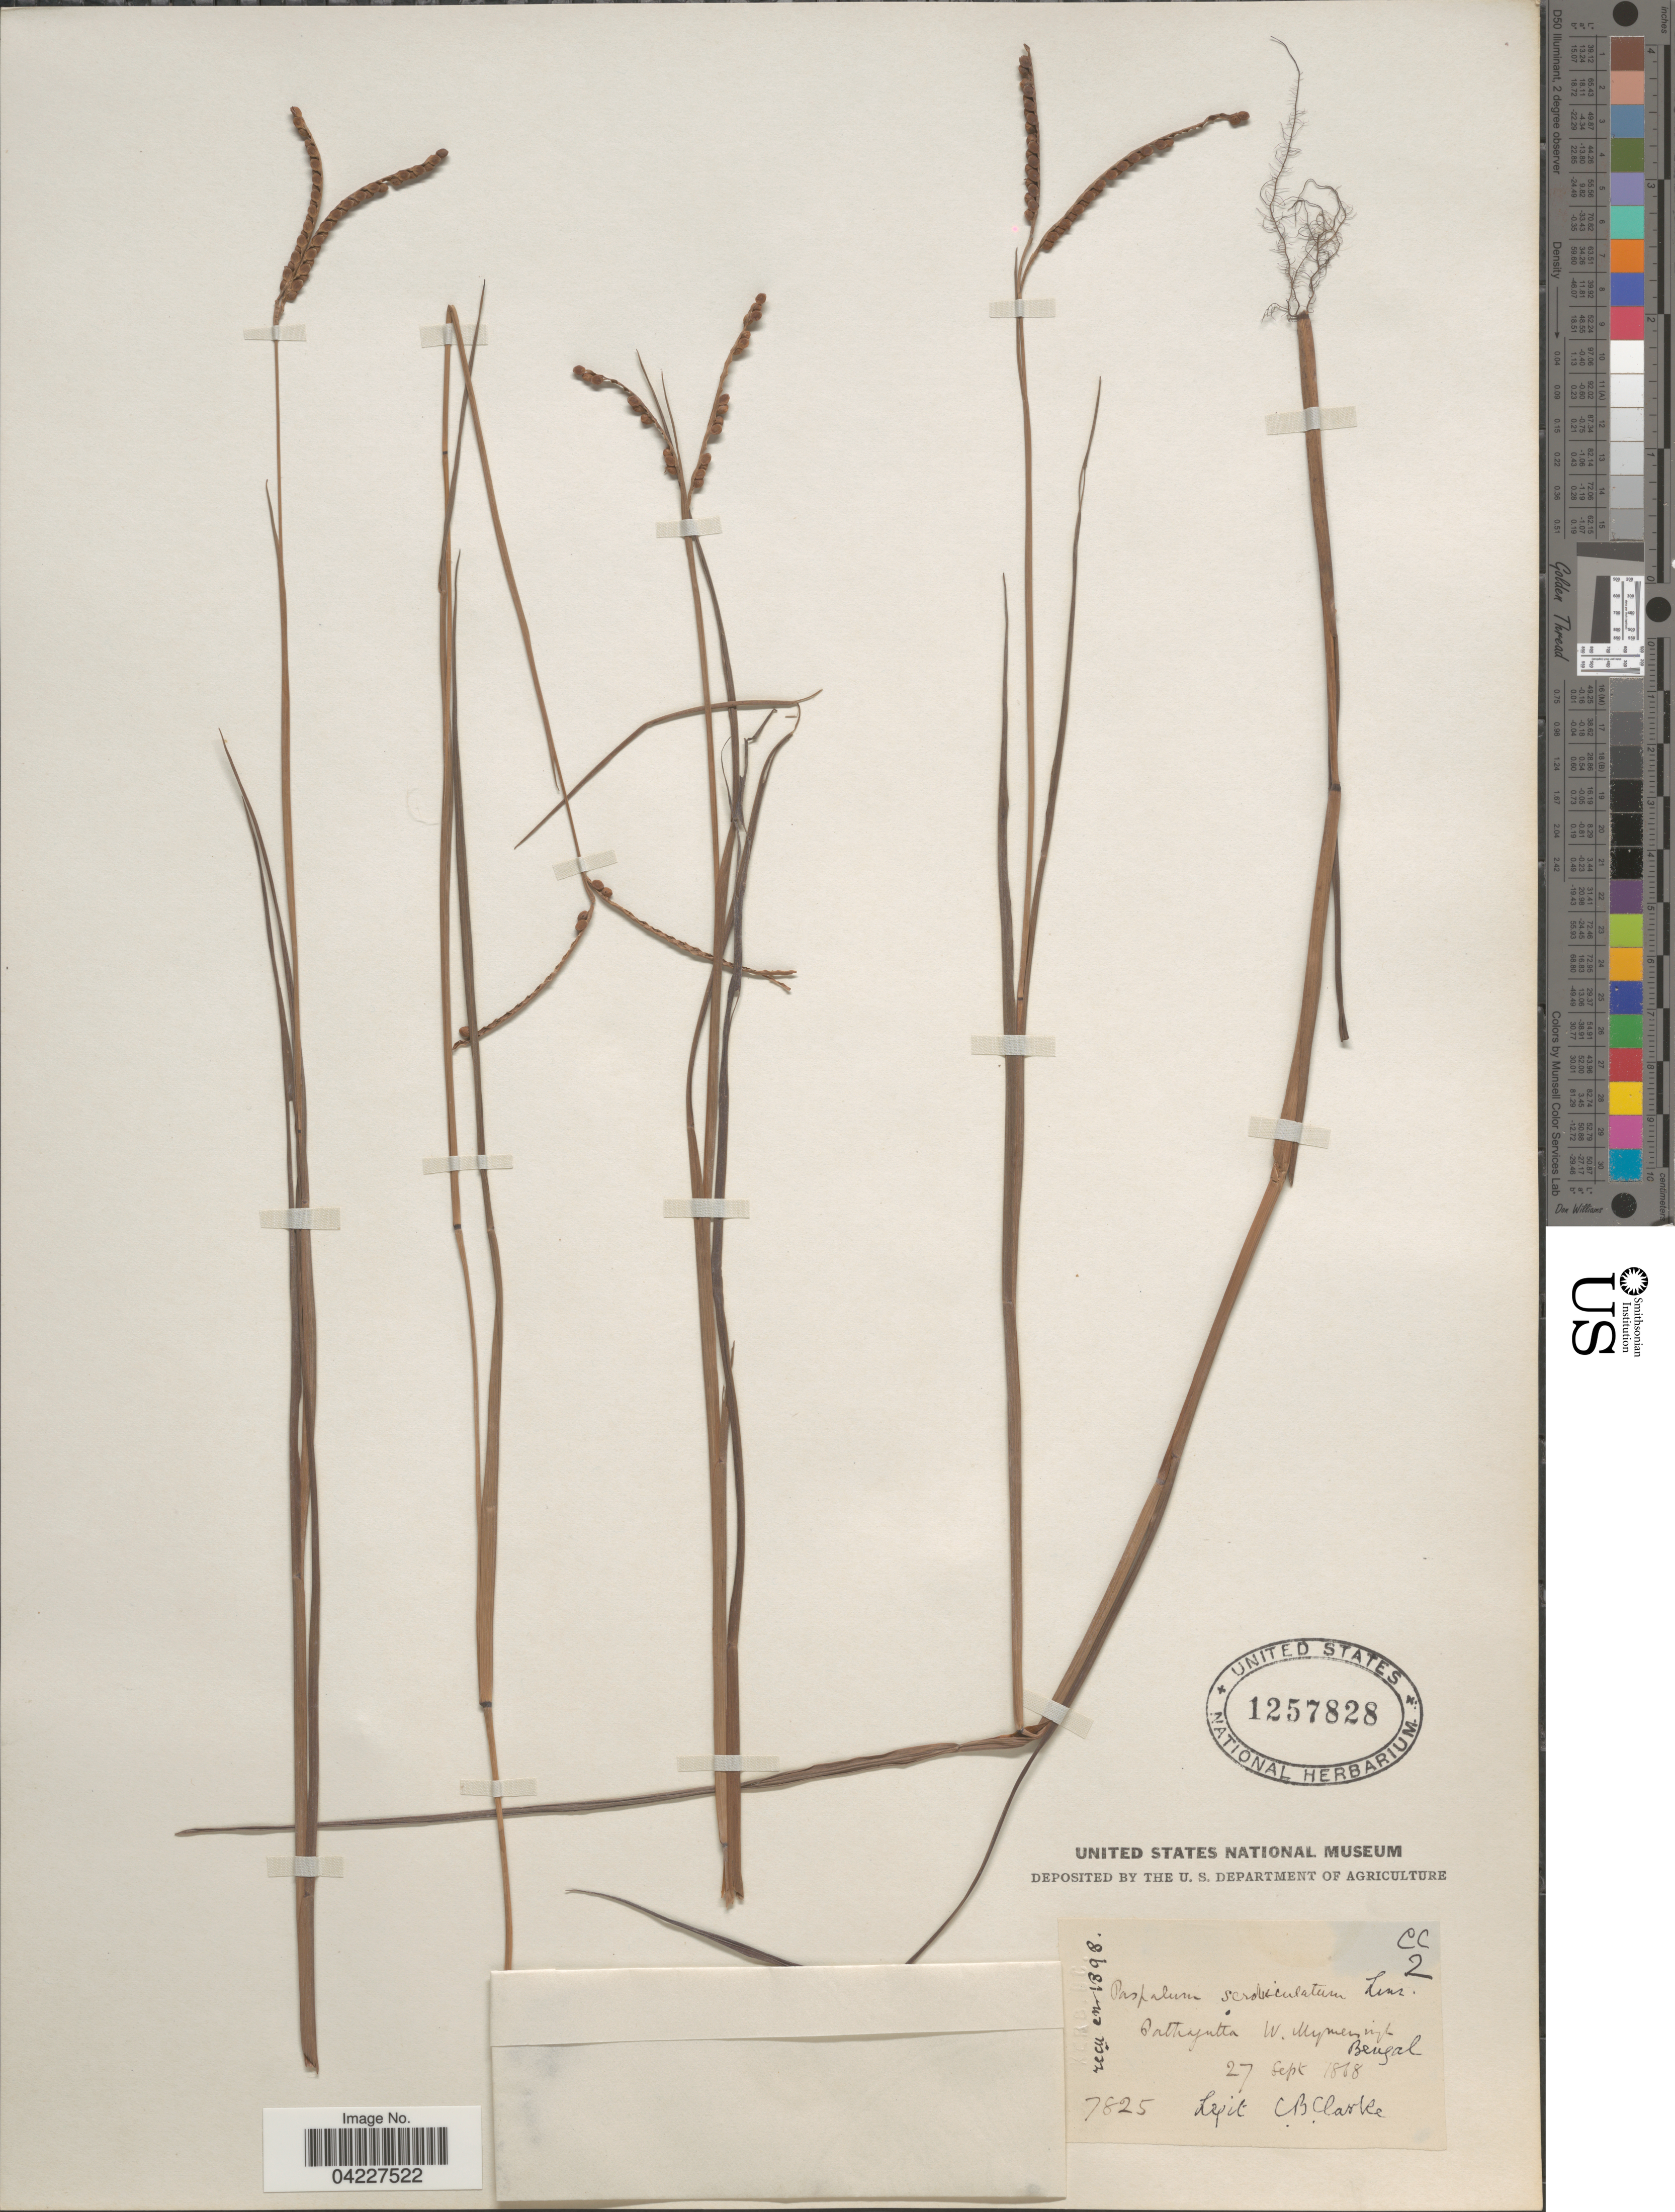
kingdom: Plantae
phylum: Tracheophyta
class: Liliopsida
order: Poales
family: Poaceae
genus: Paspalum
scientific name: Paspalum scrobiculatum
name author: L.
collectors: C. B. Clarke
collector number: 7825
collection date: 1868-09-27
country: Bangladesh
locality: Pattajutta, W. Mymensingh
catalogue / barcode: US 1257828